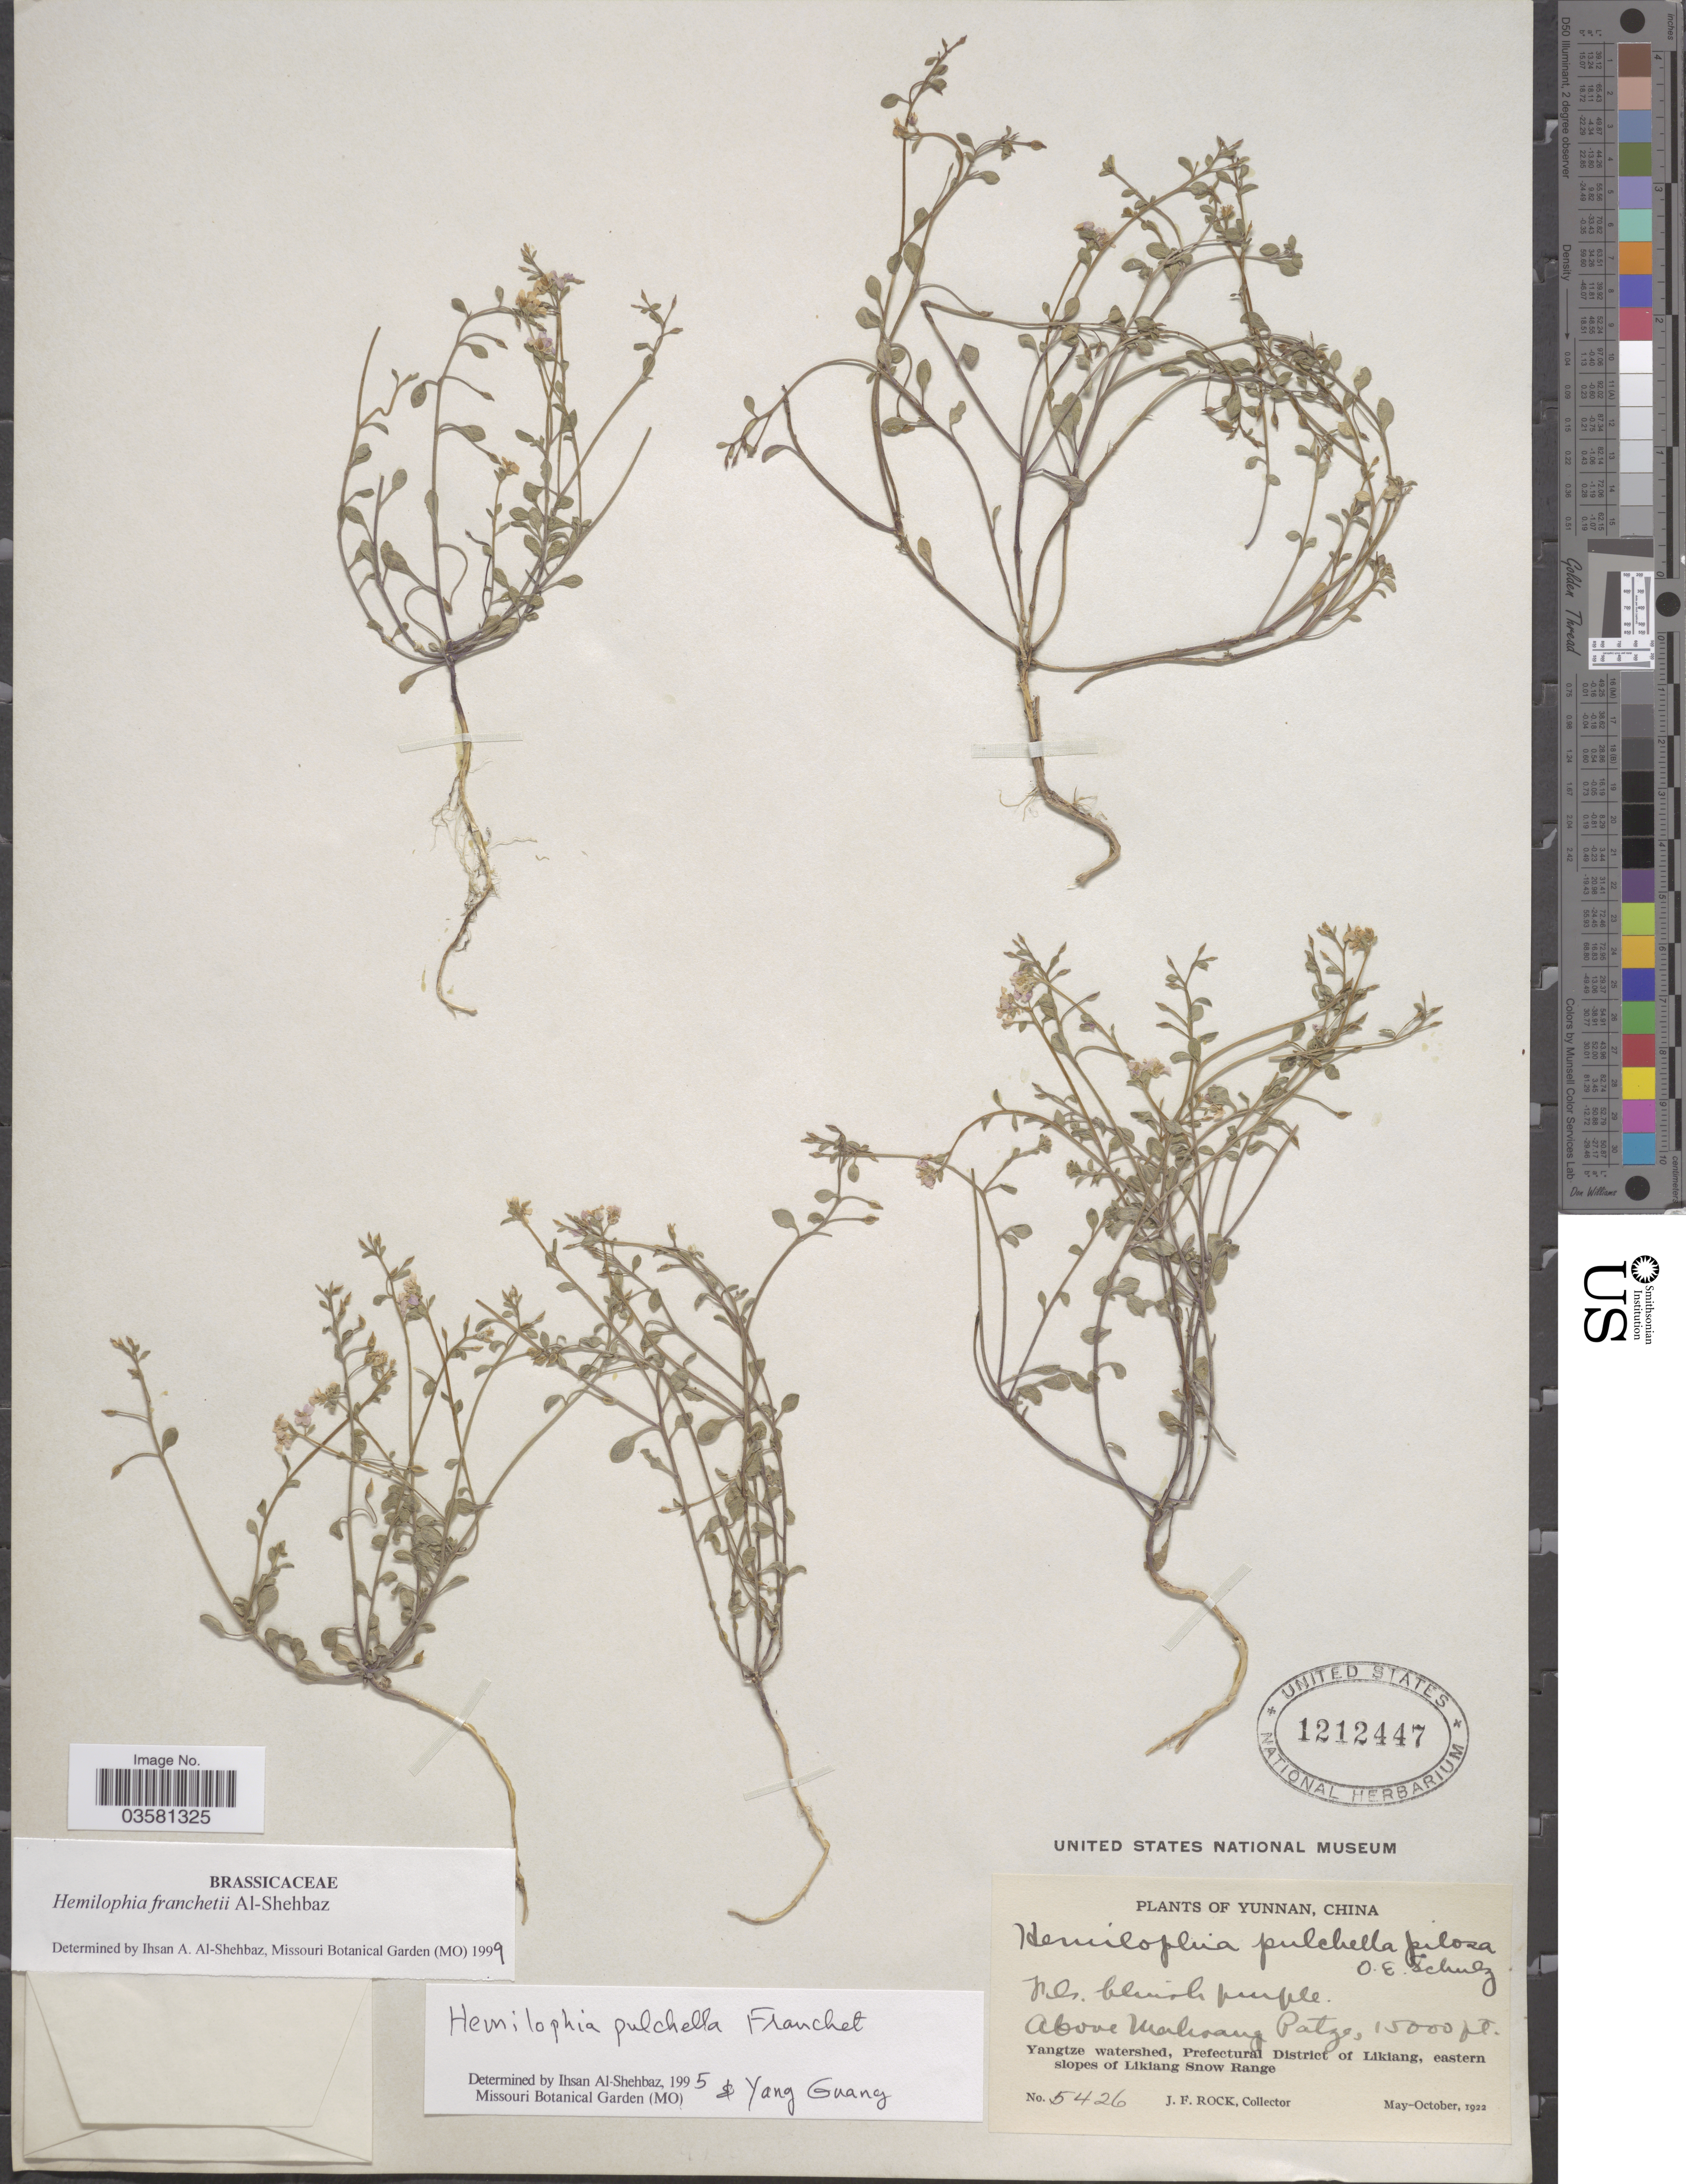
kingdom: Plantae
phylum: Tracheophyta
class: Magnoliopsida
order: Brassicales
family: Brassicaceae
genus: Hemilophia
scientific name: Hemilophia franchetii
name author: Al-Shehbaz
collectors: G. Forrest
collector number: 5426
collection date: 1922-05/1922-10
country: China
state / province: Yunnan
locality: Above Mahoang [interpreted] Patze. Yangtze watershed, Prefectural District of Likiang, eastern slopes of Likiang Snow Range.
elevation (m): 4572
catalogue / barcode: US 1212447